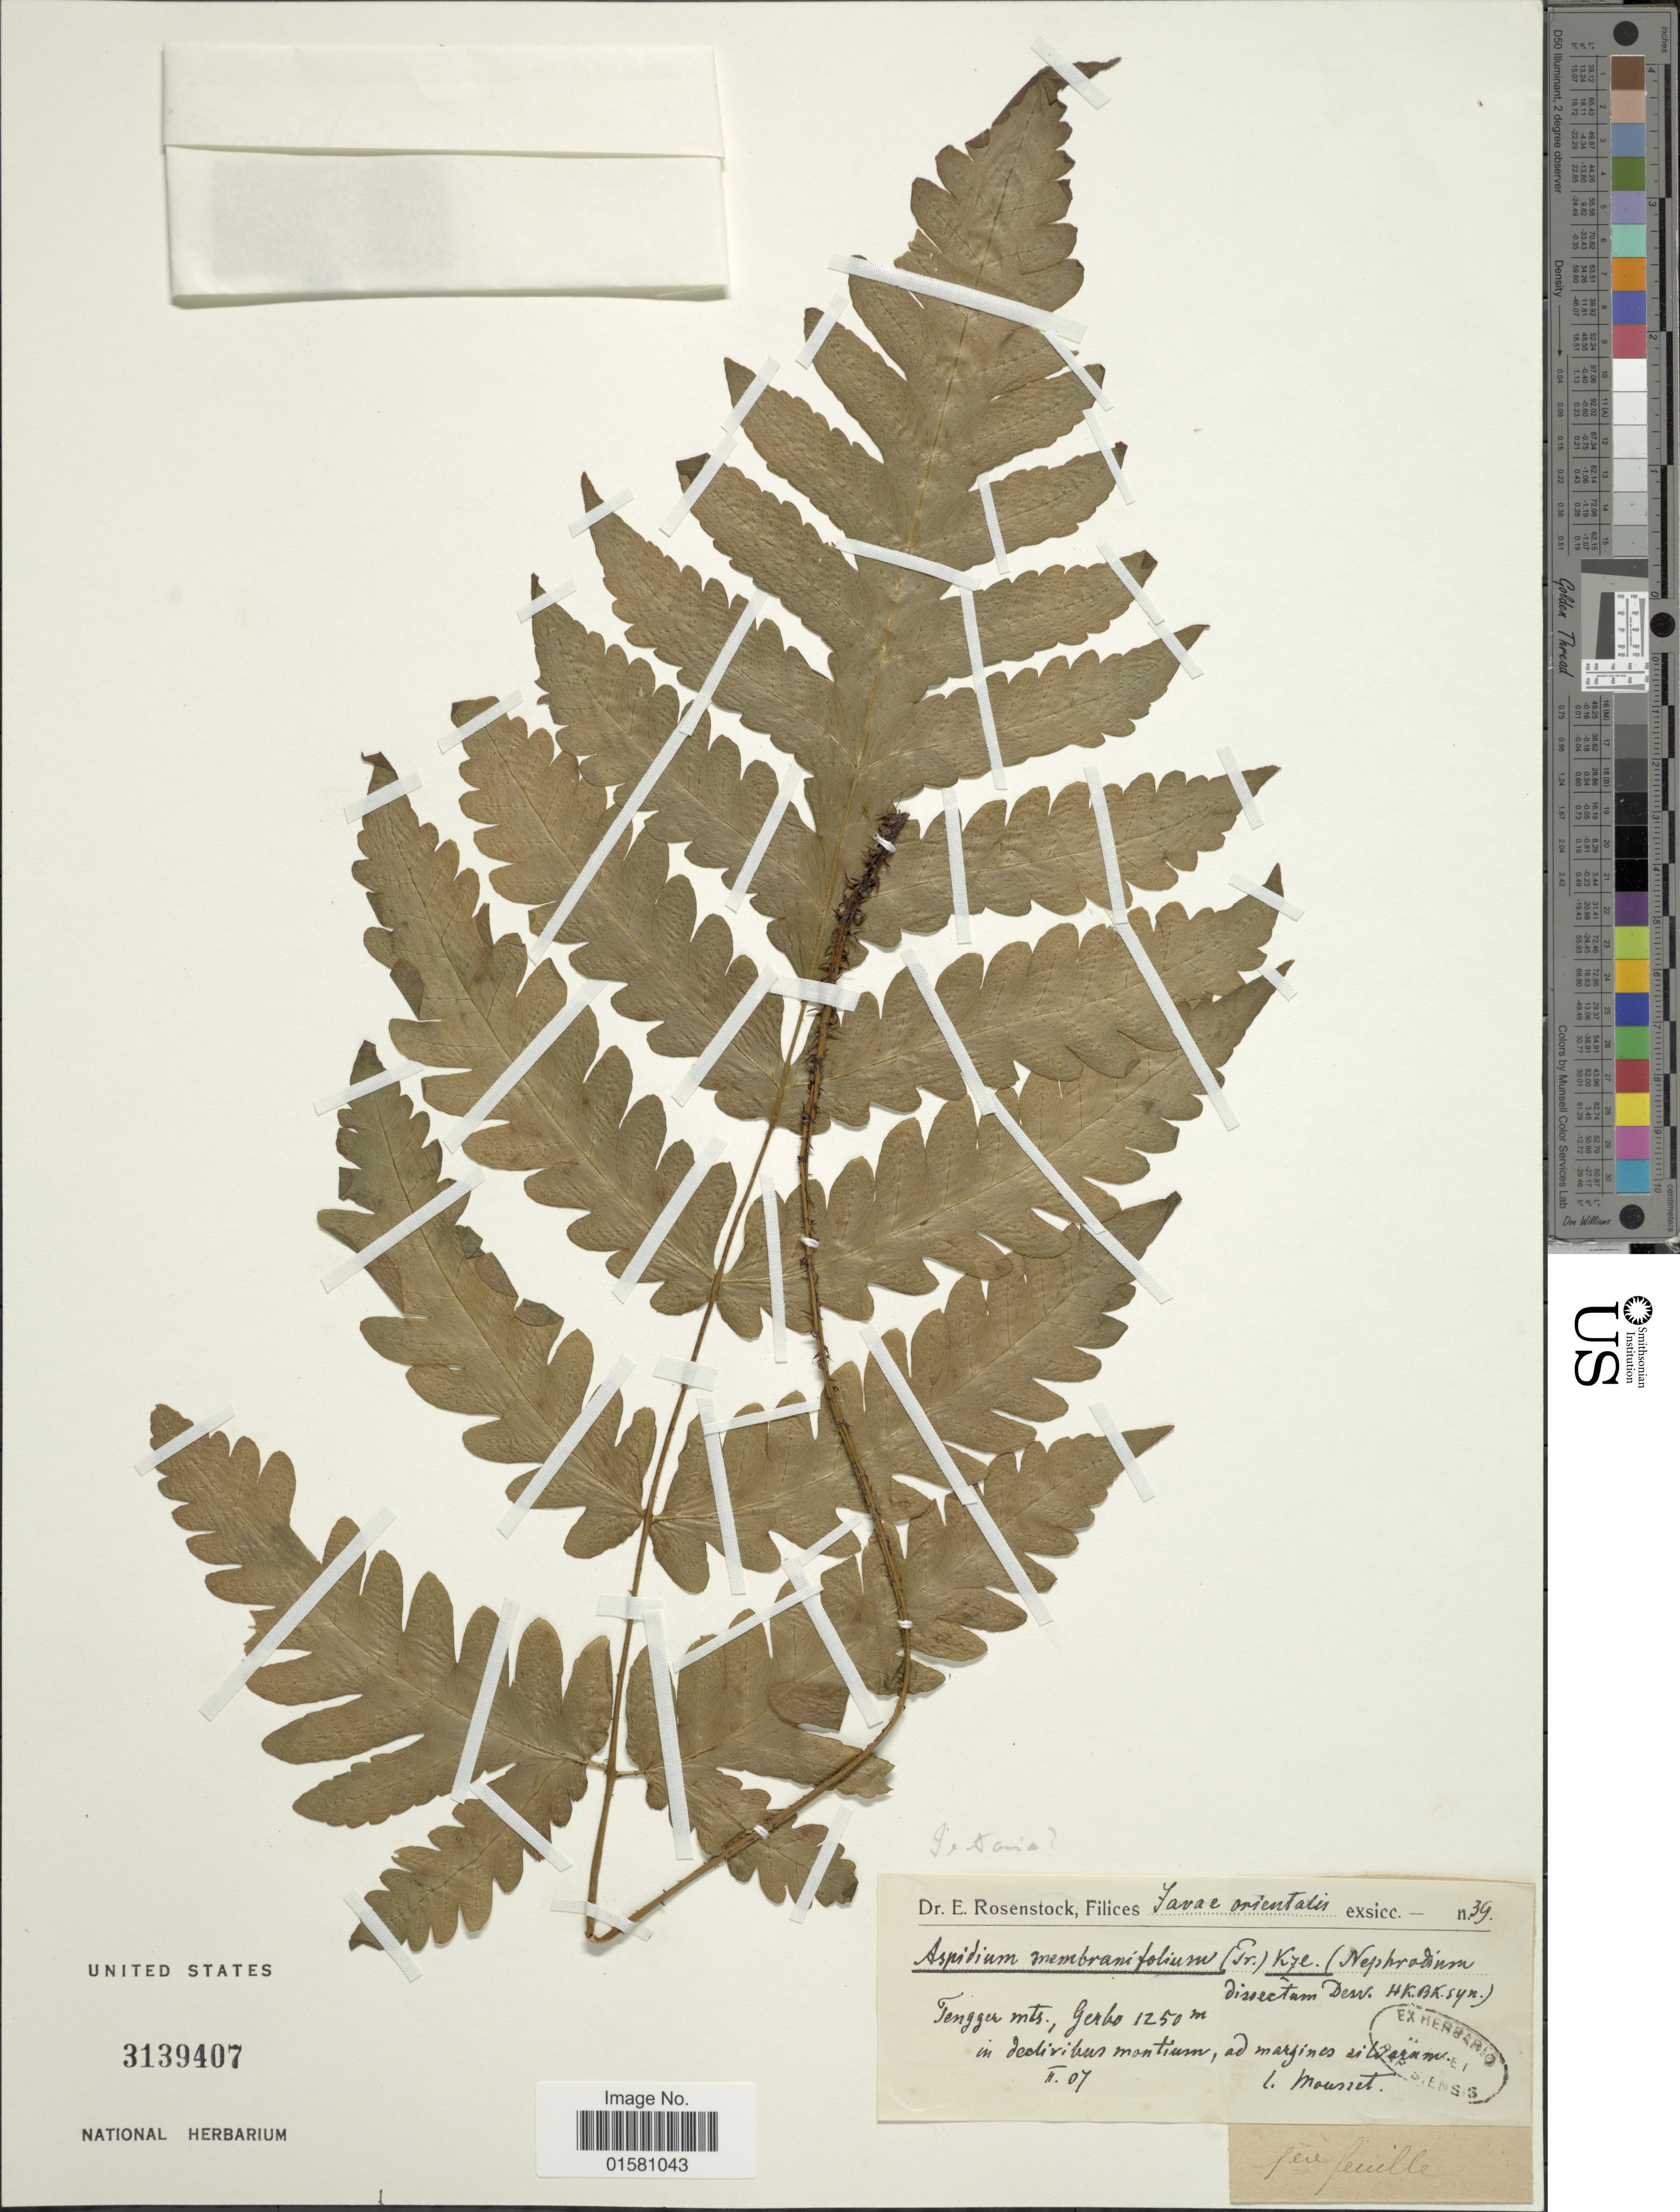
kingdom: Plantae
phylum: Tracheophyta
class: Polypodiopsida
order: Polypodiales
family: Tectariaceae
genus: Tectaria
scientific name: Tectaria dissecta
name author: (G. Forst.) Lellinger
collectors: Mousset, --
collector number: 39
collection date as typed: Transcribed d/m/y: /2/7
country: Indonesia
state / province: Java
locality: Tengger mts., Gerbo, in declivibus montium, ad margines silvarum.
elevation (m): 1250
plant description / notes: Corrected "Tennger mts, Gerbo" to Tengger mts., Gerbo, in declivibus montium, ad margines silvarum.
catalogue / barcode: US 3139407